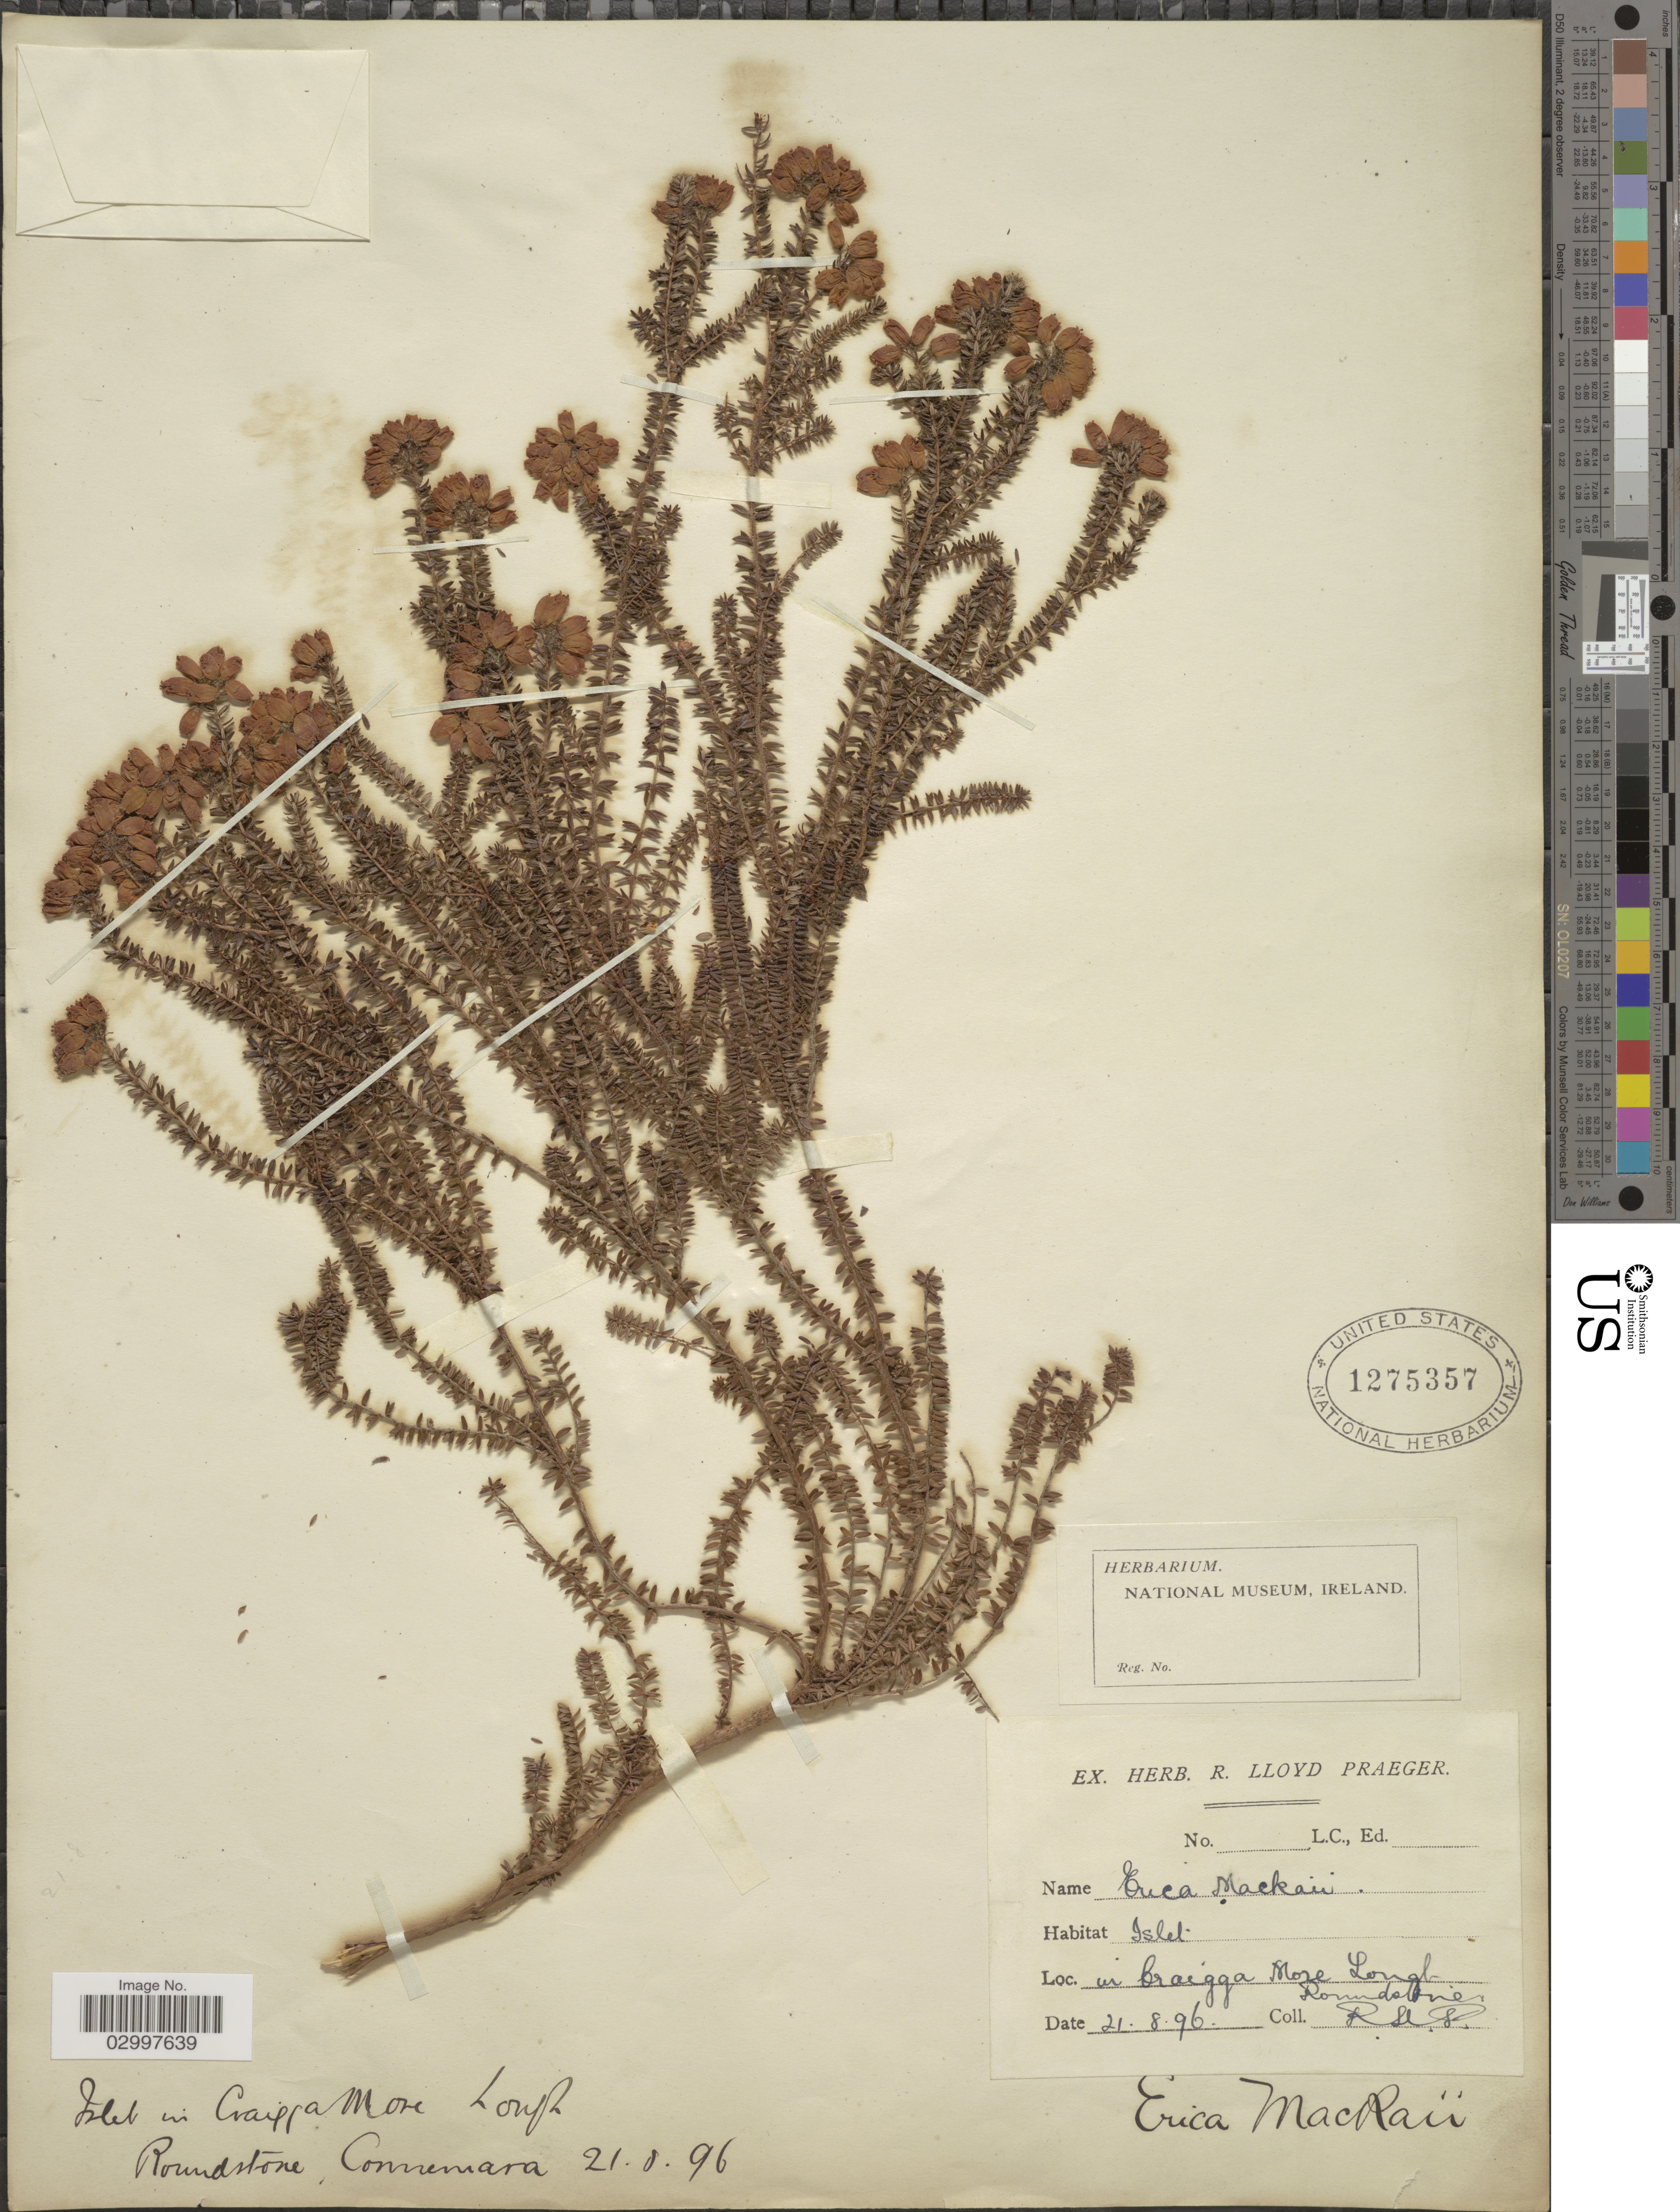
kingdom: Plantae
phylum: Tracheophyta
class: Magnoliopsida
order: Ericales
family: Ericaceae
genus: Erica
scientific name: Erica mackayi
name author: Hook.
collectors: R. Praeger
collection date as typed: Transcribed d/m/y: 21/8/96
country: Ireland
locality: Islet in Craigga More Lough Roundstone, Connemara.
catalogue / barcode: US 1275357